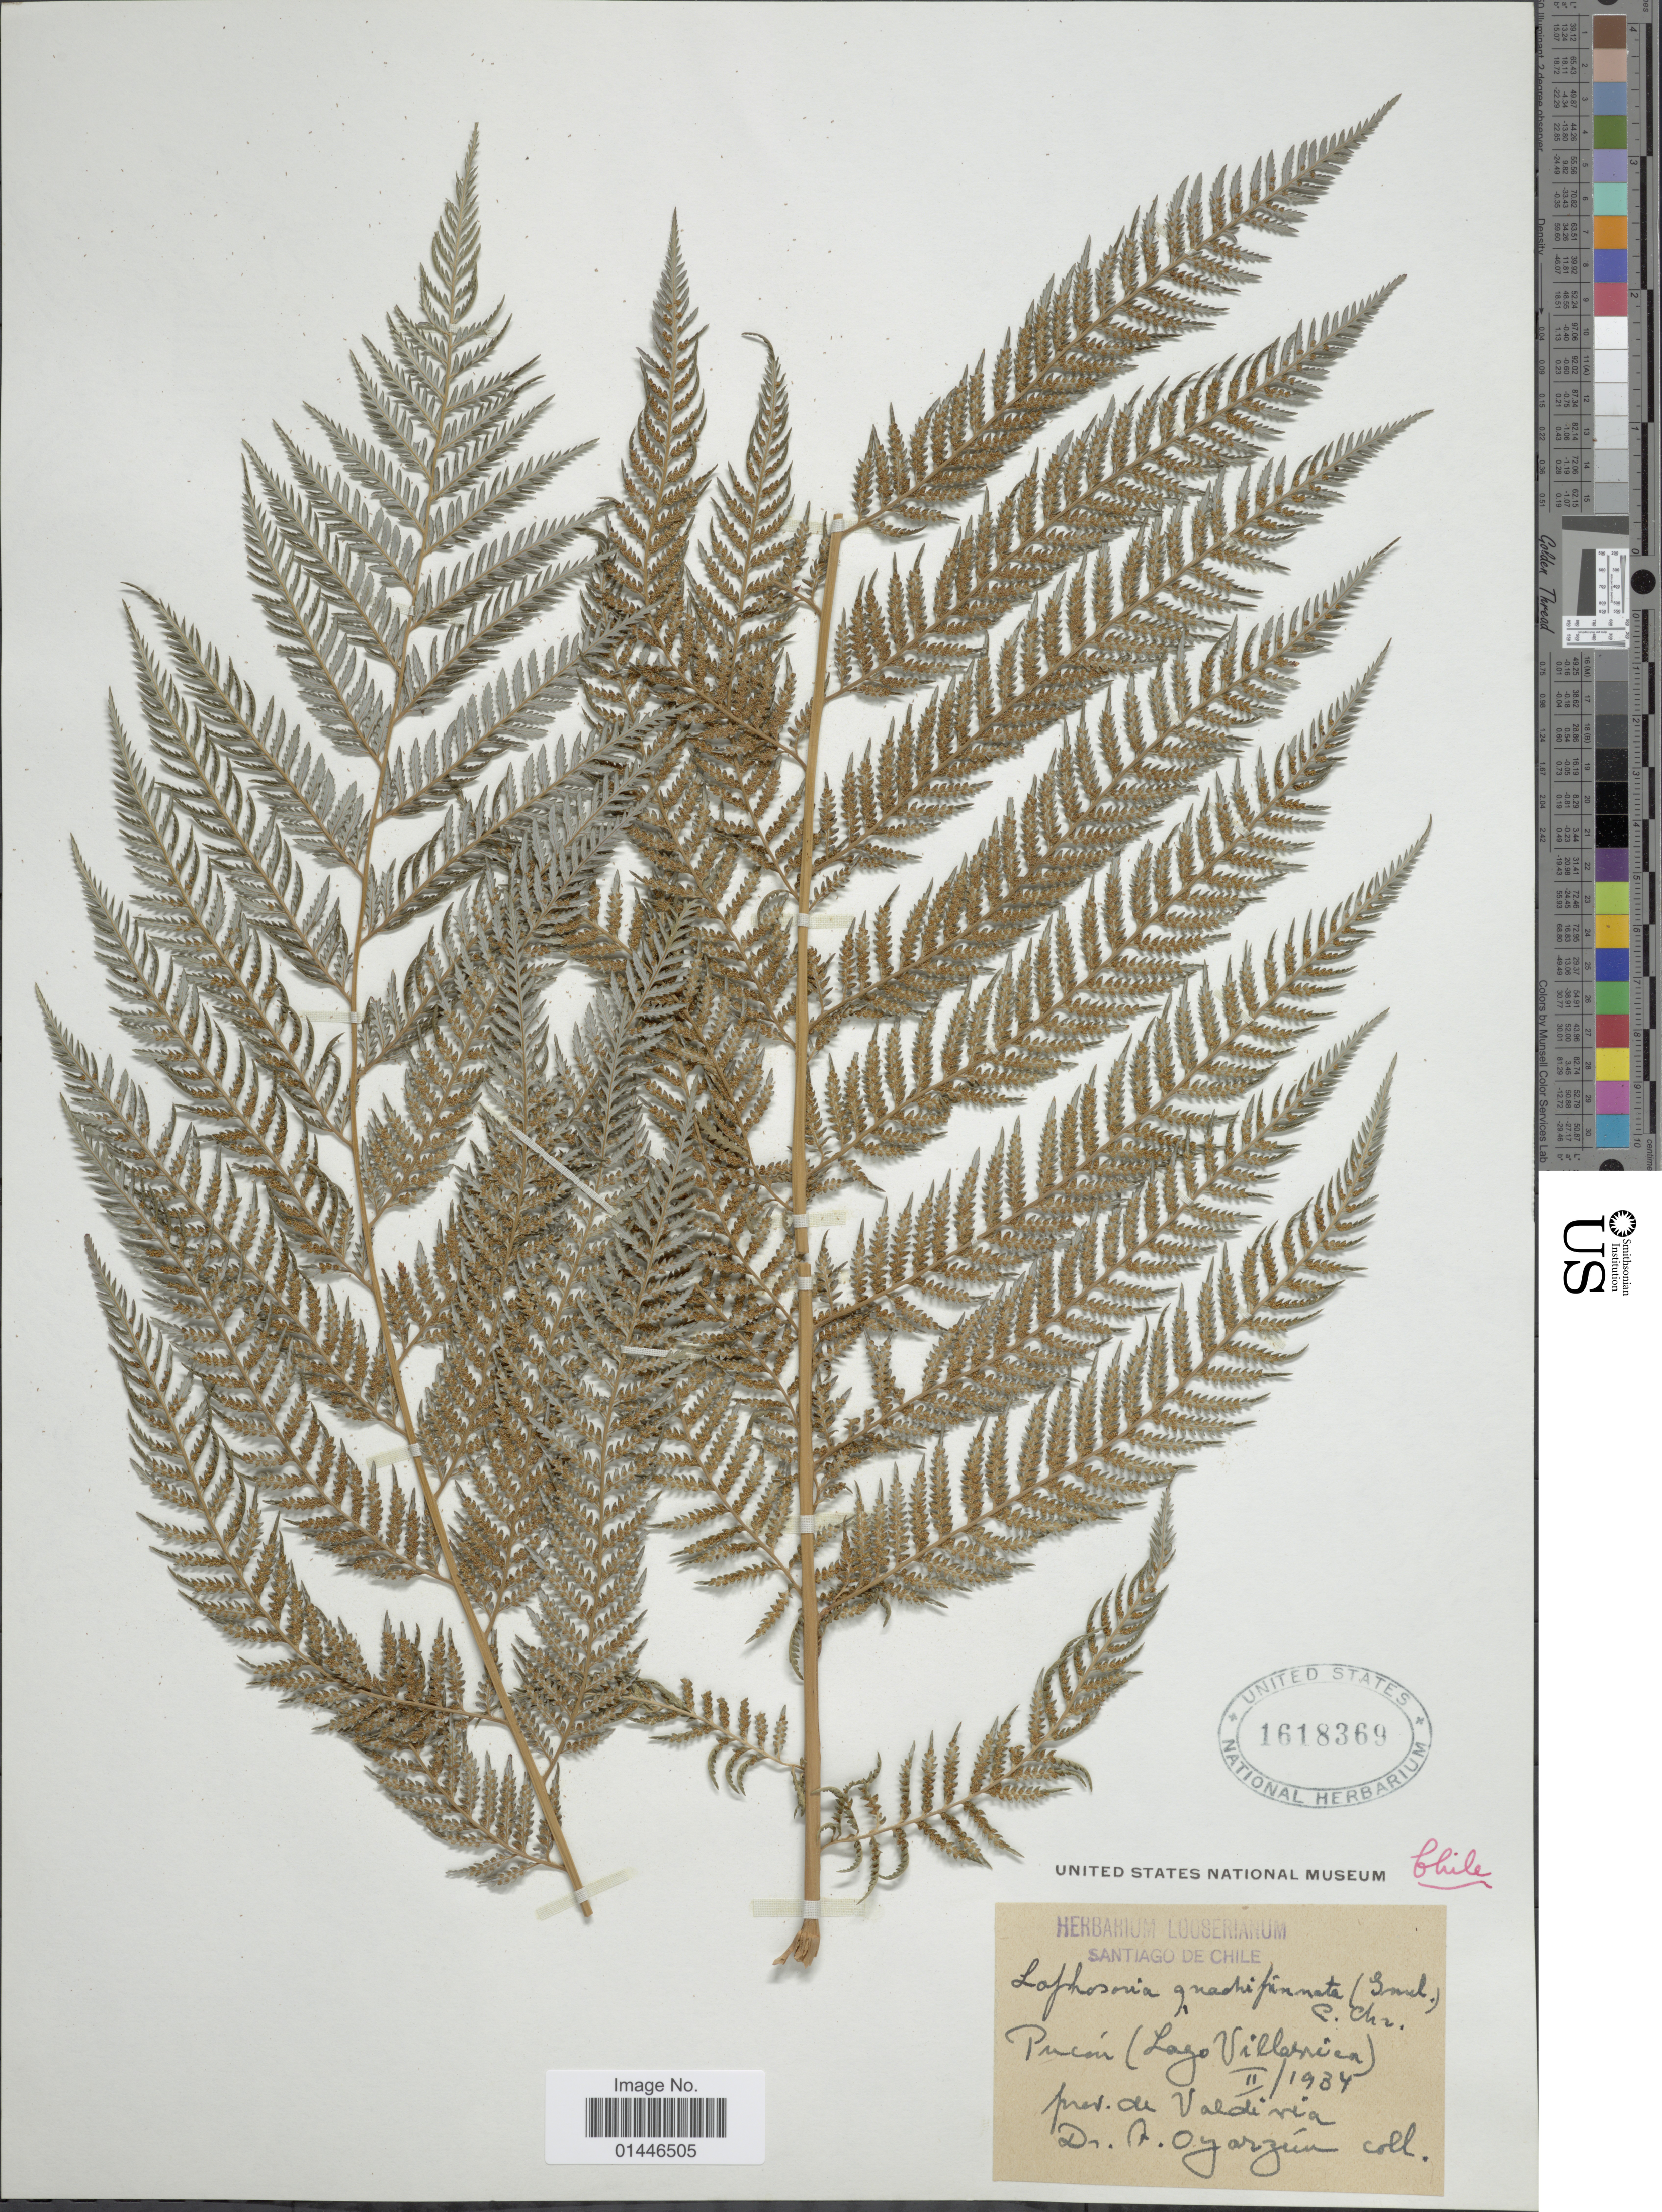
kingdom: Plantae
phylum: Tracheophyta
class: Polypodiopsida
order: Cyatheales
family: Dicksoniaceae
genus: Lophosoria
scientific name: Lophosoria quadripinnata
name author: (J.F. Gmel.) C. Chr.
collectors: -. Oyarzun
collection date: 1934-02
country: Chile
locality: Pucón (Lago Villarrica). prov. de Valdivia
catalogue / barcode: US 1618369